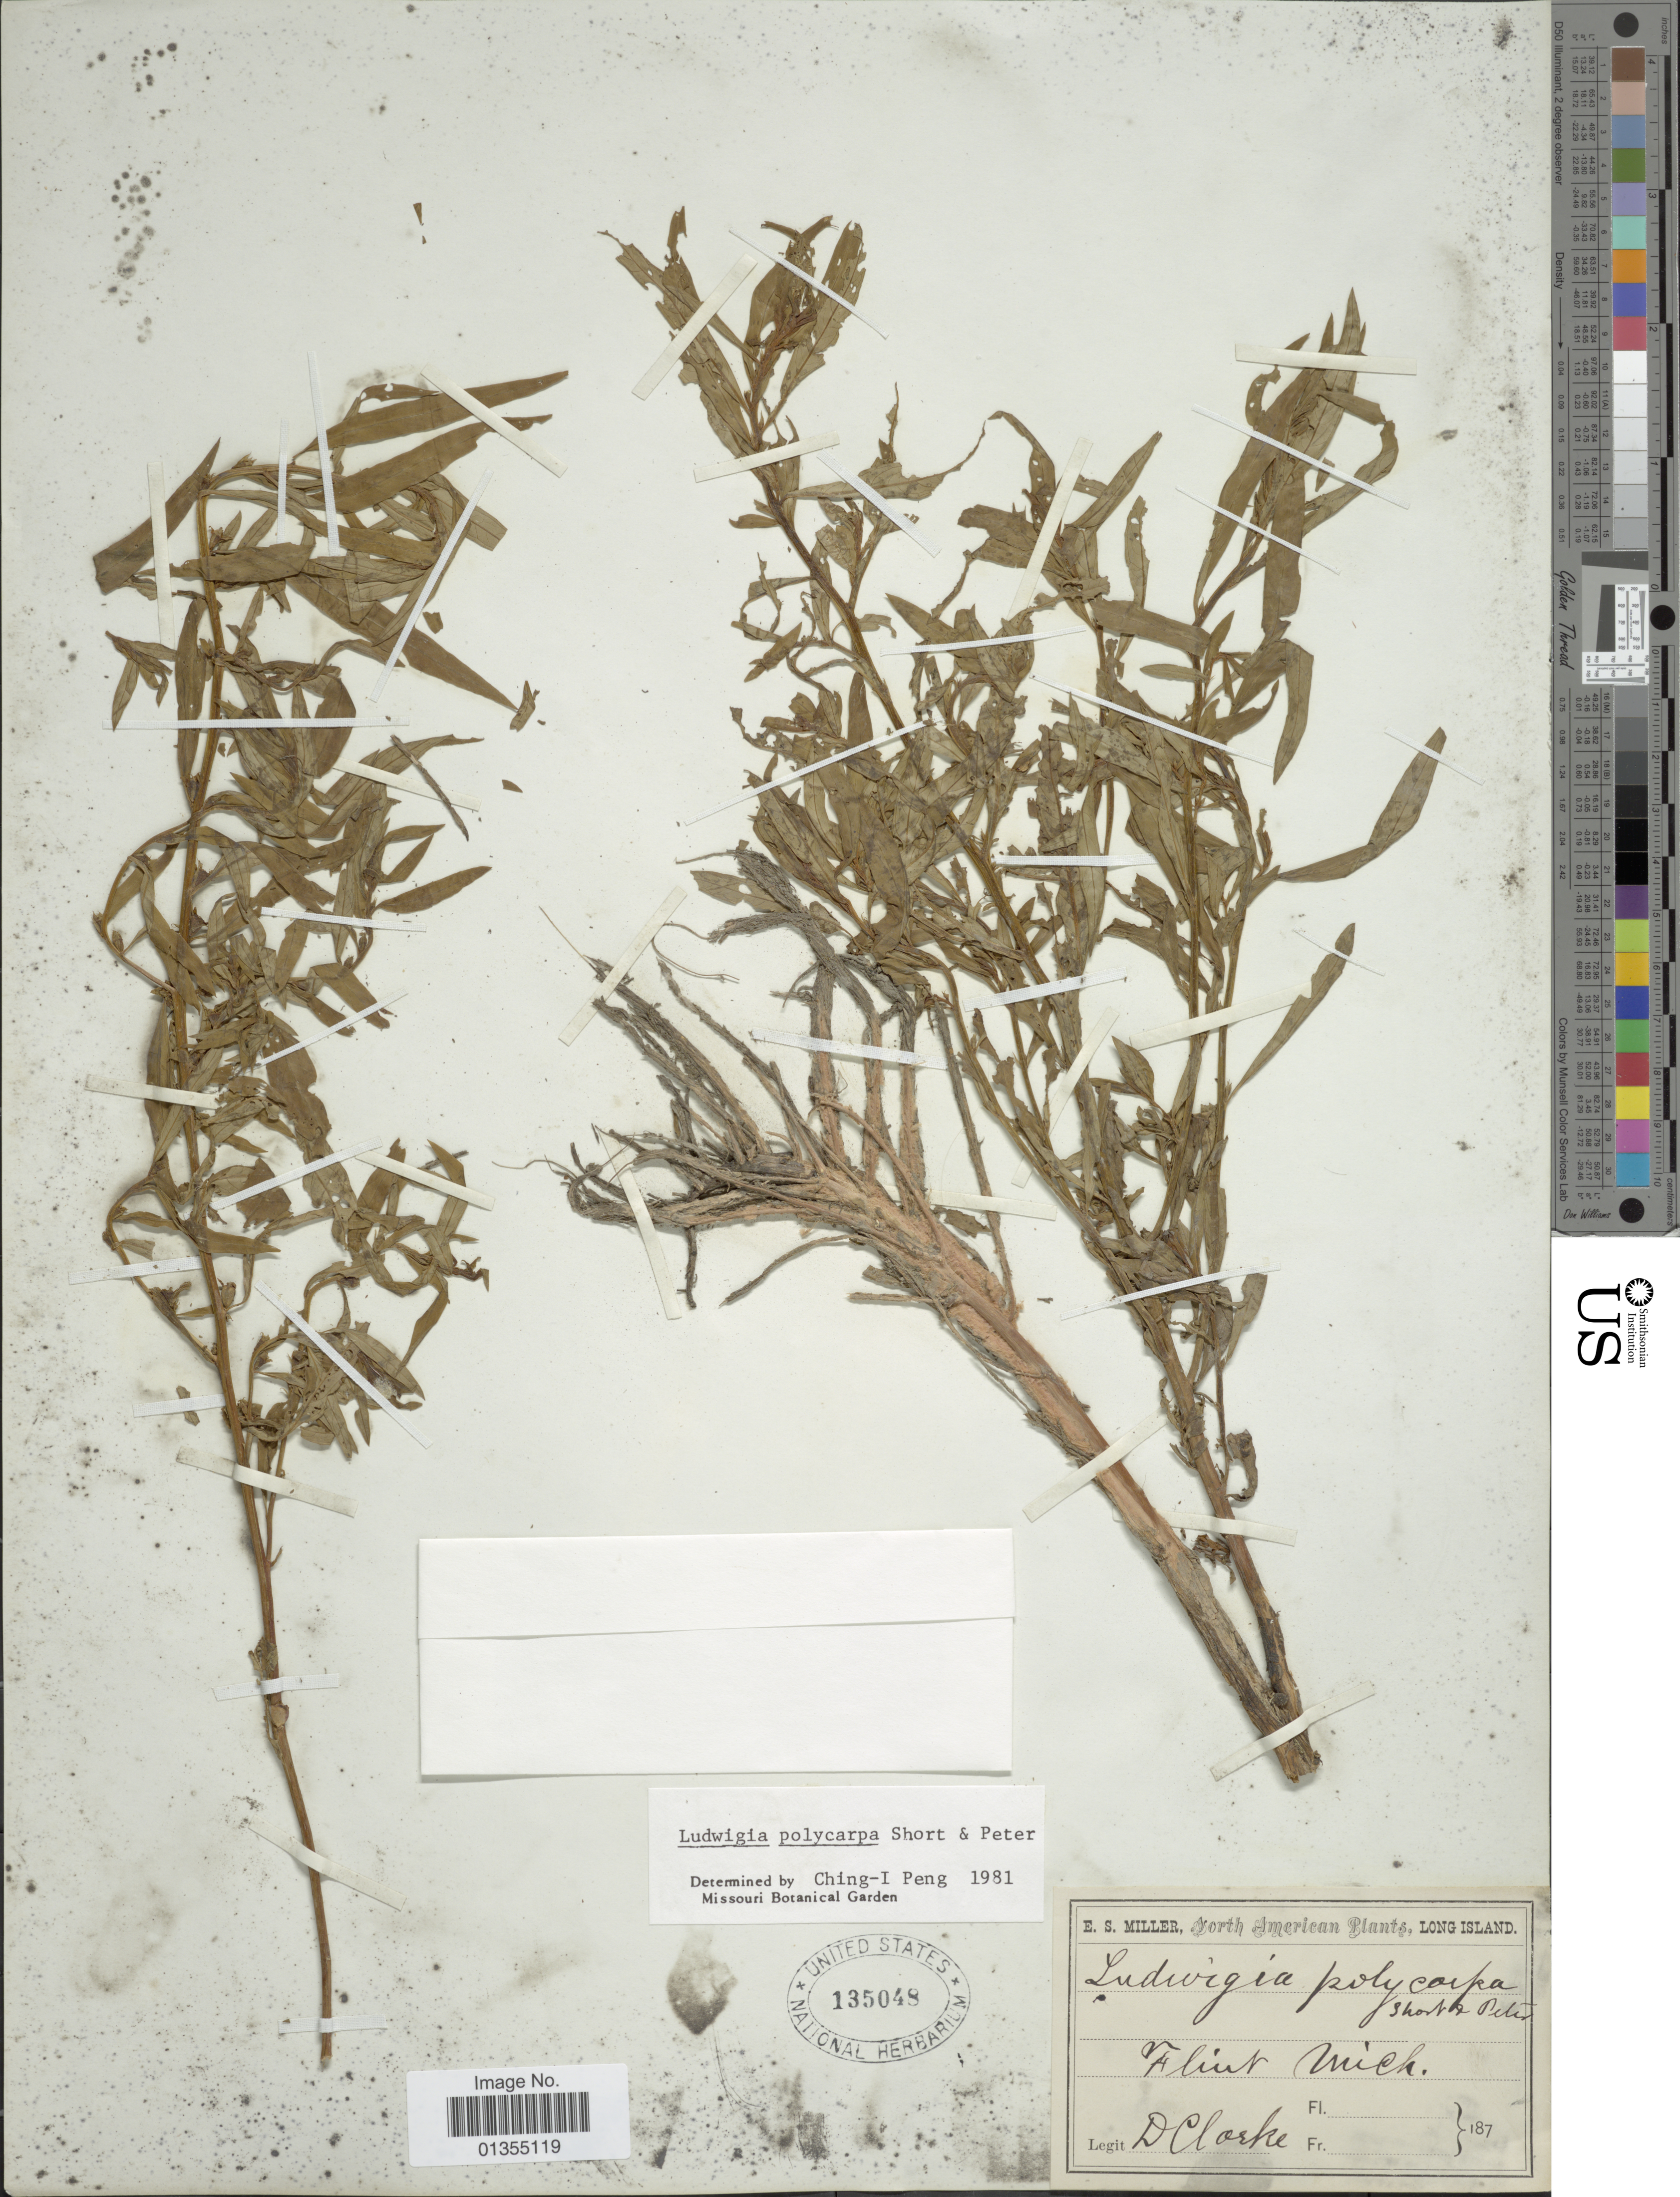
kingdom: Plantae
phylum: Tracheophyta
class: Magnoliopsida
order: Myrtales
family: Onagraceae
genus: Ludwigia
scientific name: Ludwigia polycarpa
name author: Short & R. Peter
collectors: D. Clarke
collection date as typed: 187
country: United States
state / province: Michigan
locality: North America, Flint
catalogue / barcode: US 135048